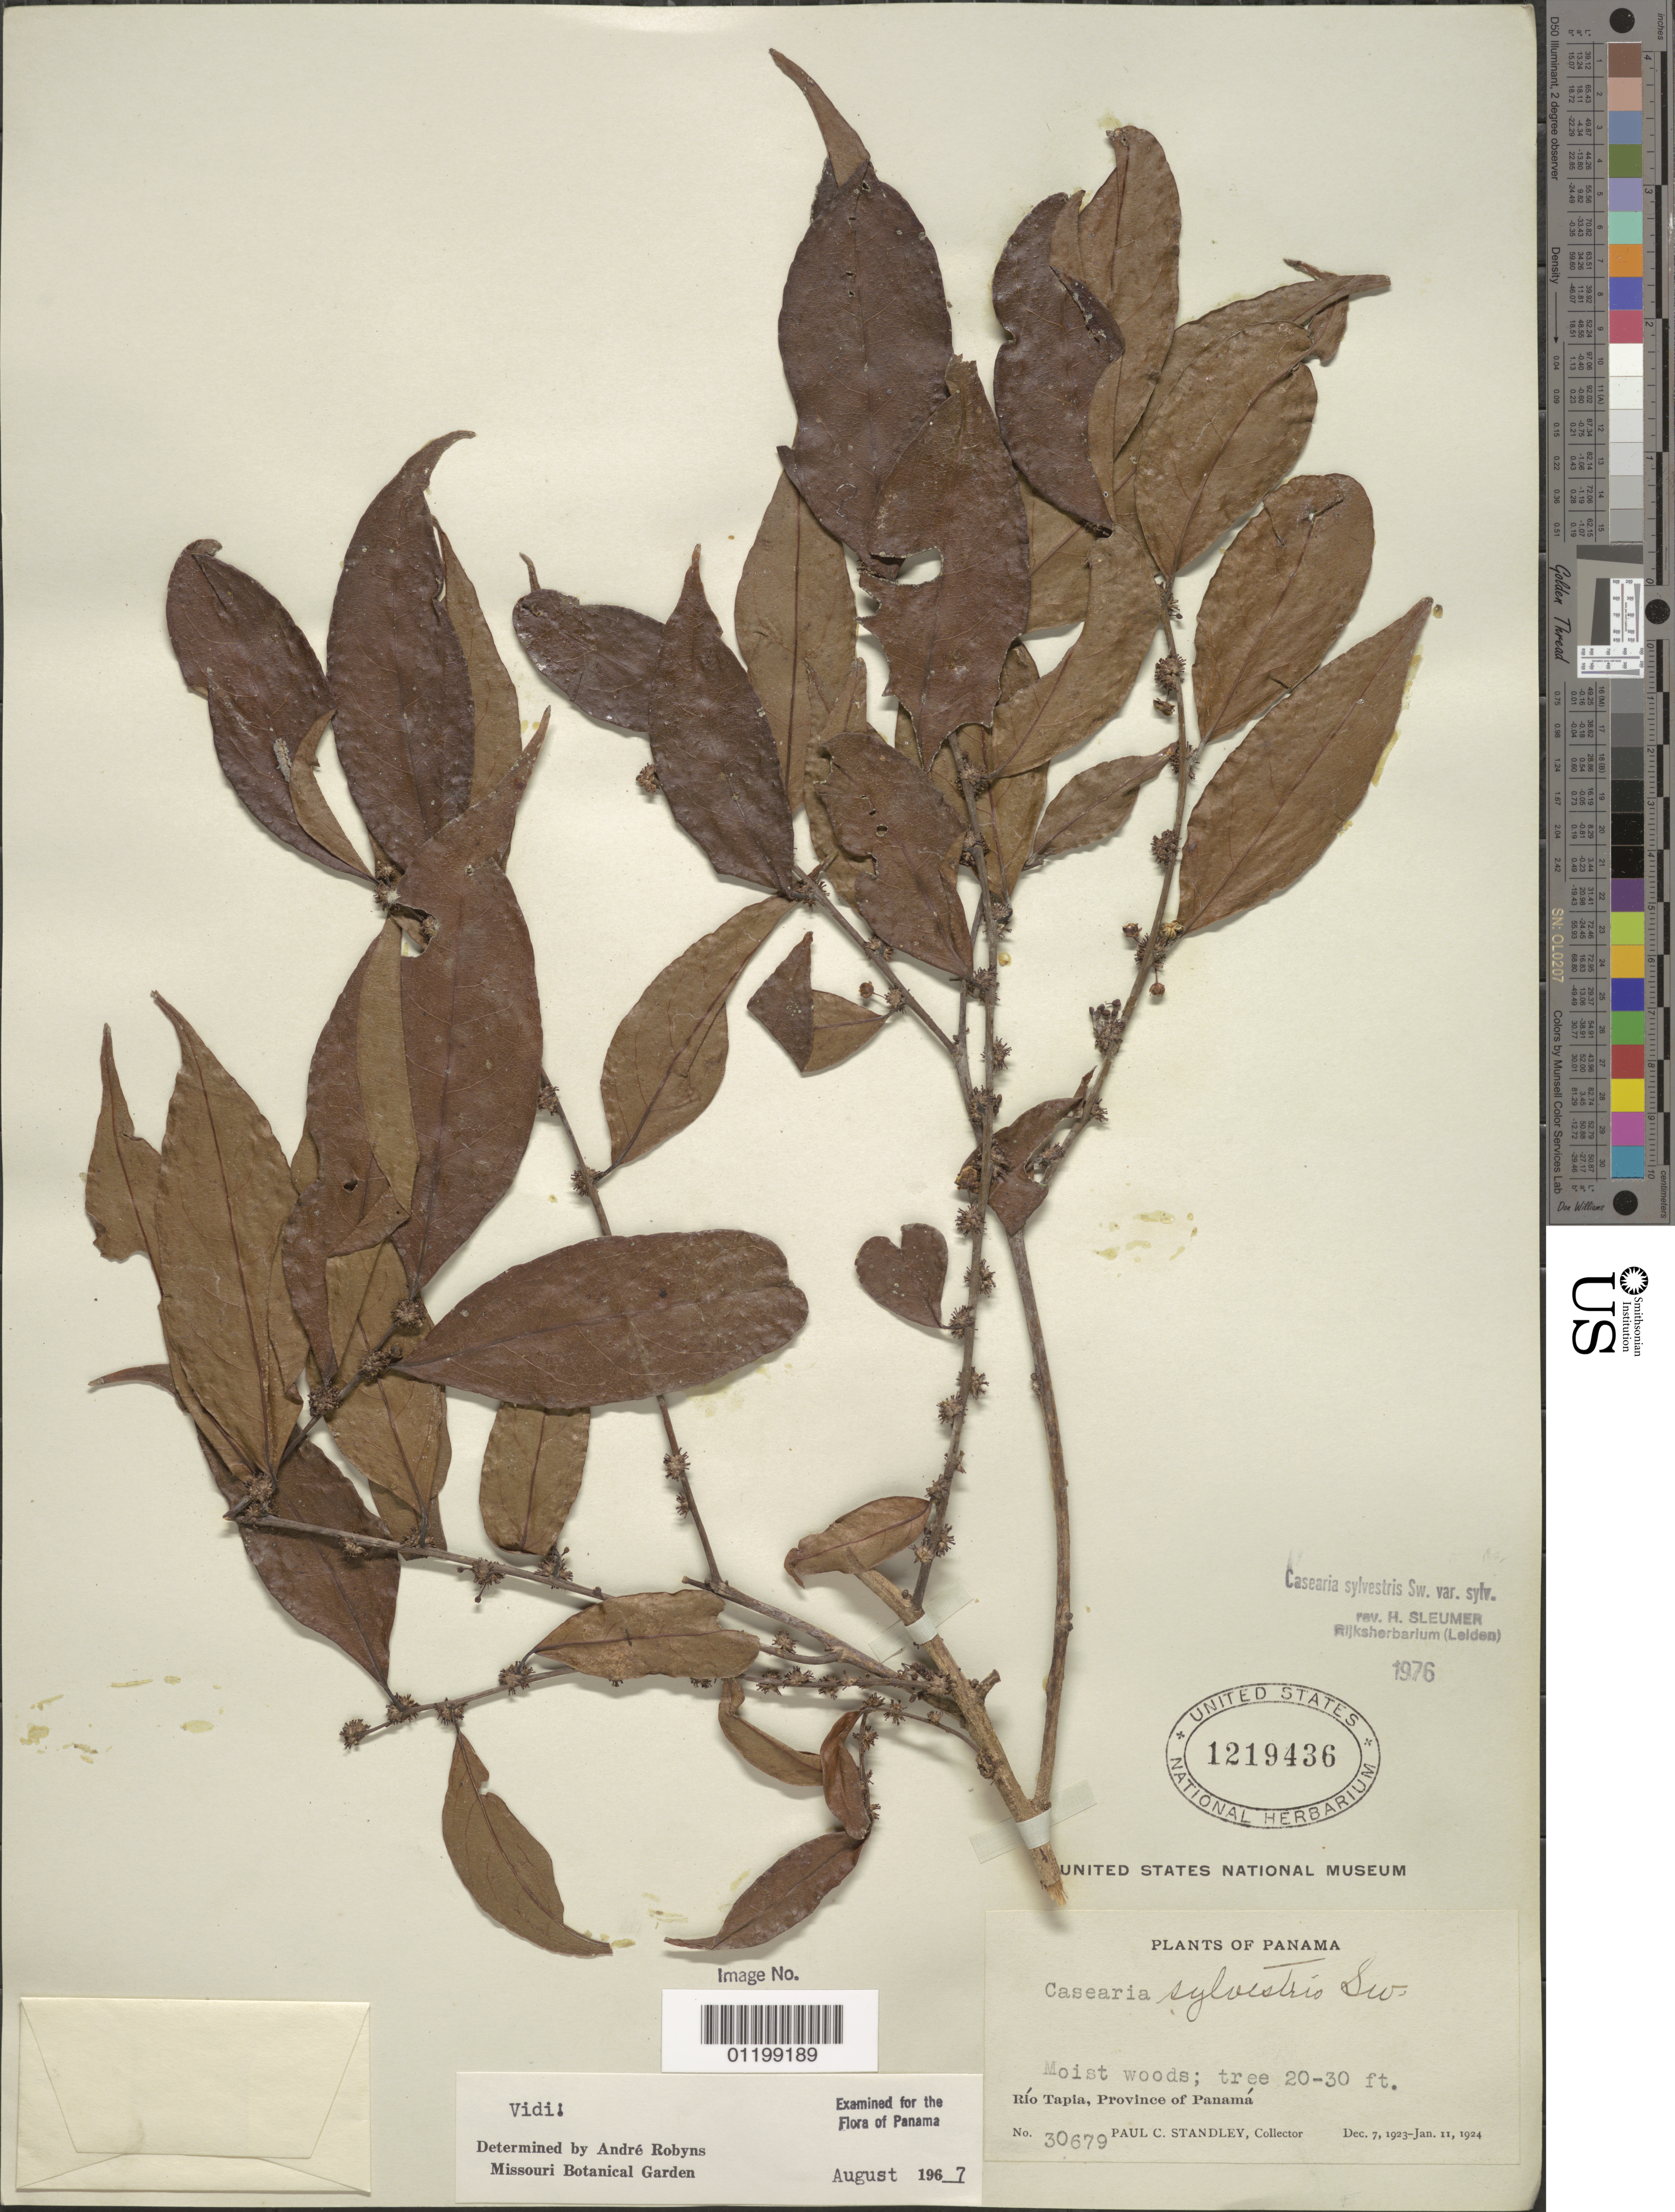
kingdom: Plantae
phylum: Tracheophyta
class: Magnoliopsida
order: Malpighiales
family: Salicaceae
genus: Casearia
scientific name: Casearia sylvestris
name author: Sw.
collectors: P. C. Standley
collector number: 30679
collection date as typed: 07 Dec 1923 to 11 Jan 1924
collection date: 1923-12-07/1924-01-11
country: Panama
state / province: Panamá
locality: Rio Tapia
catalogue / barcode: US 1219436